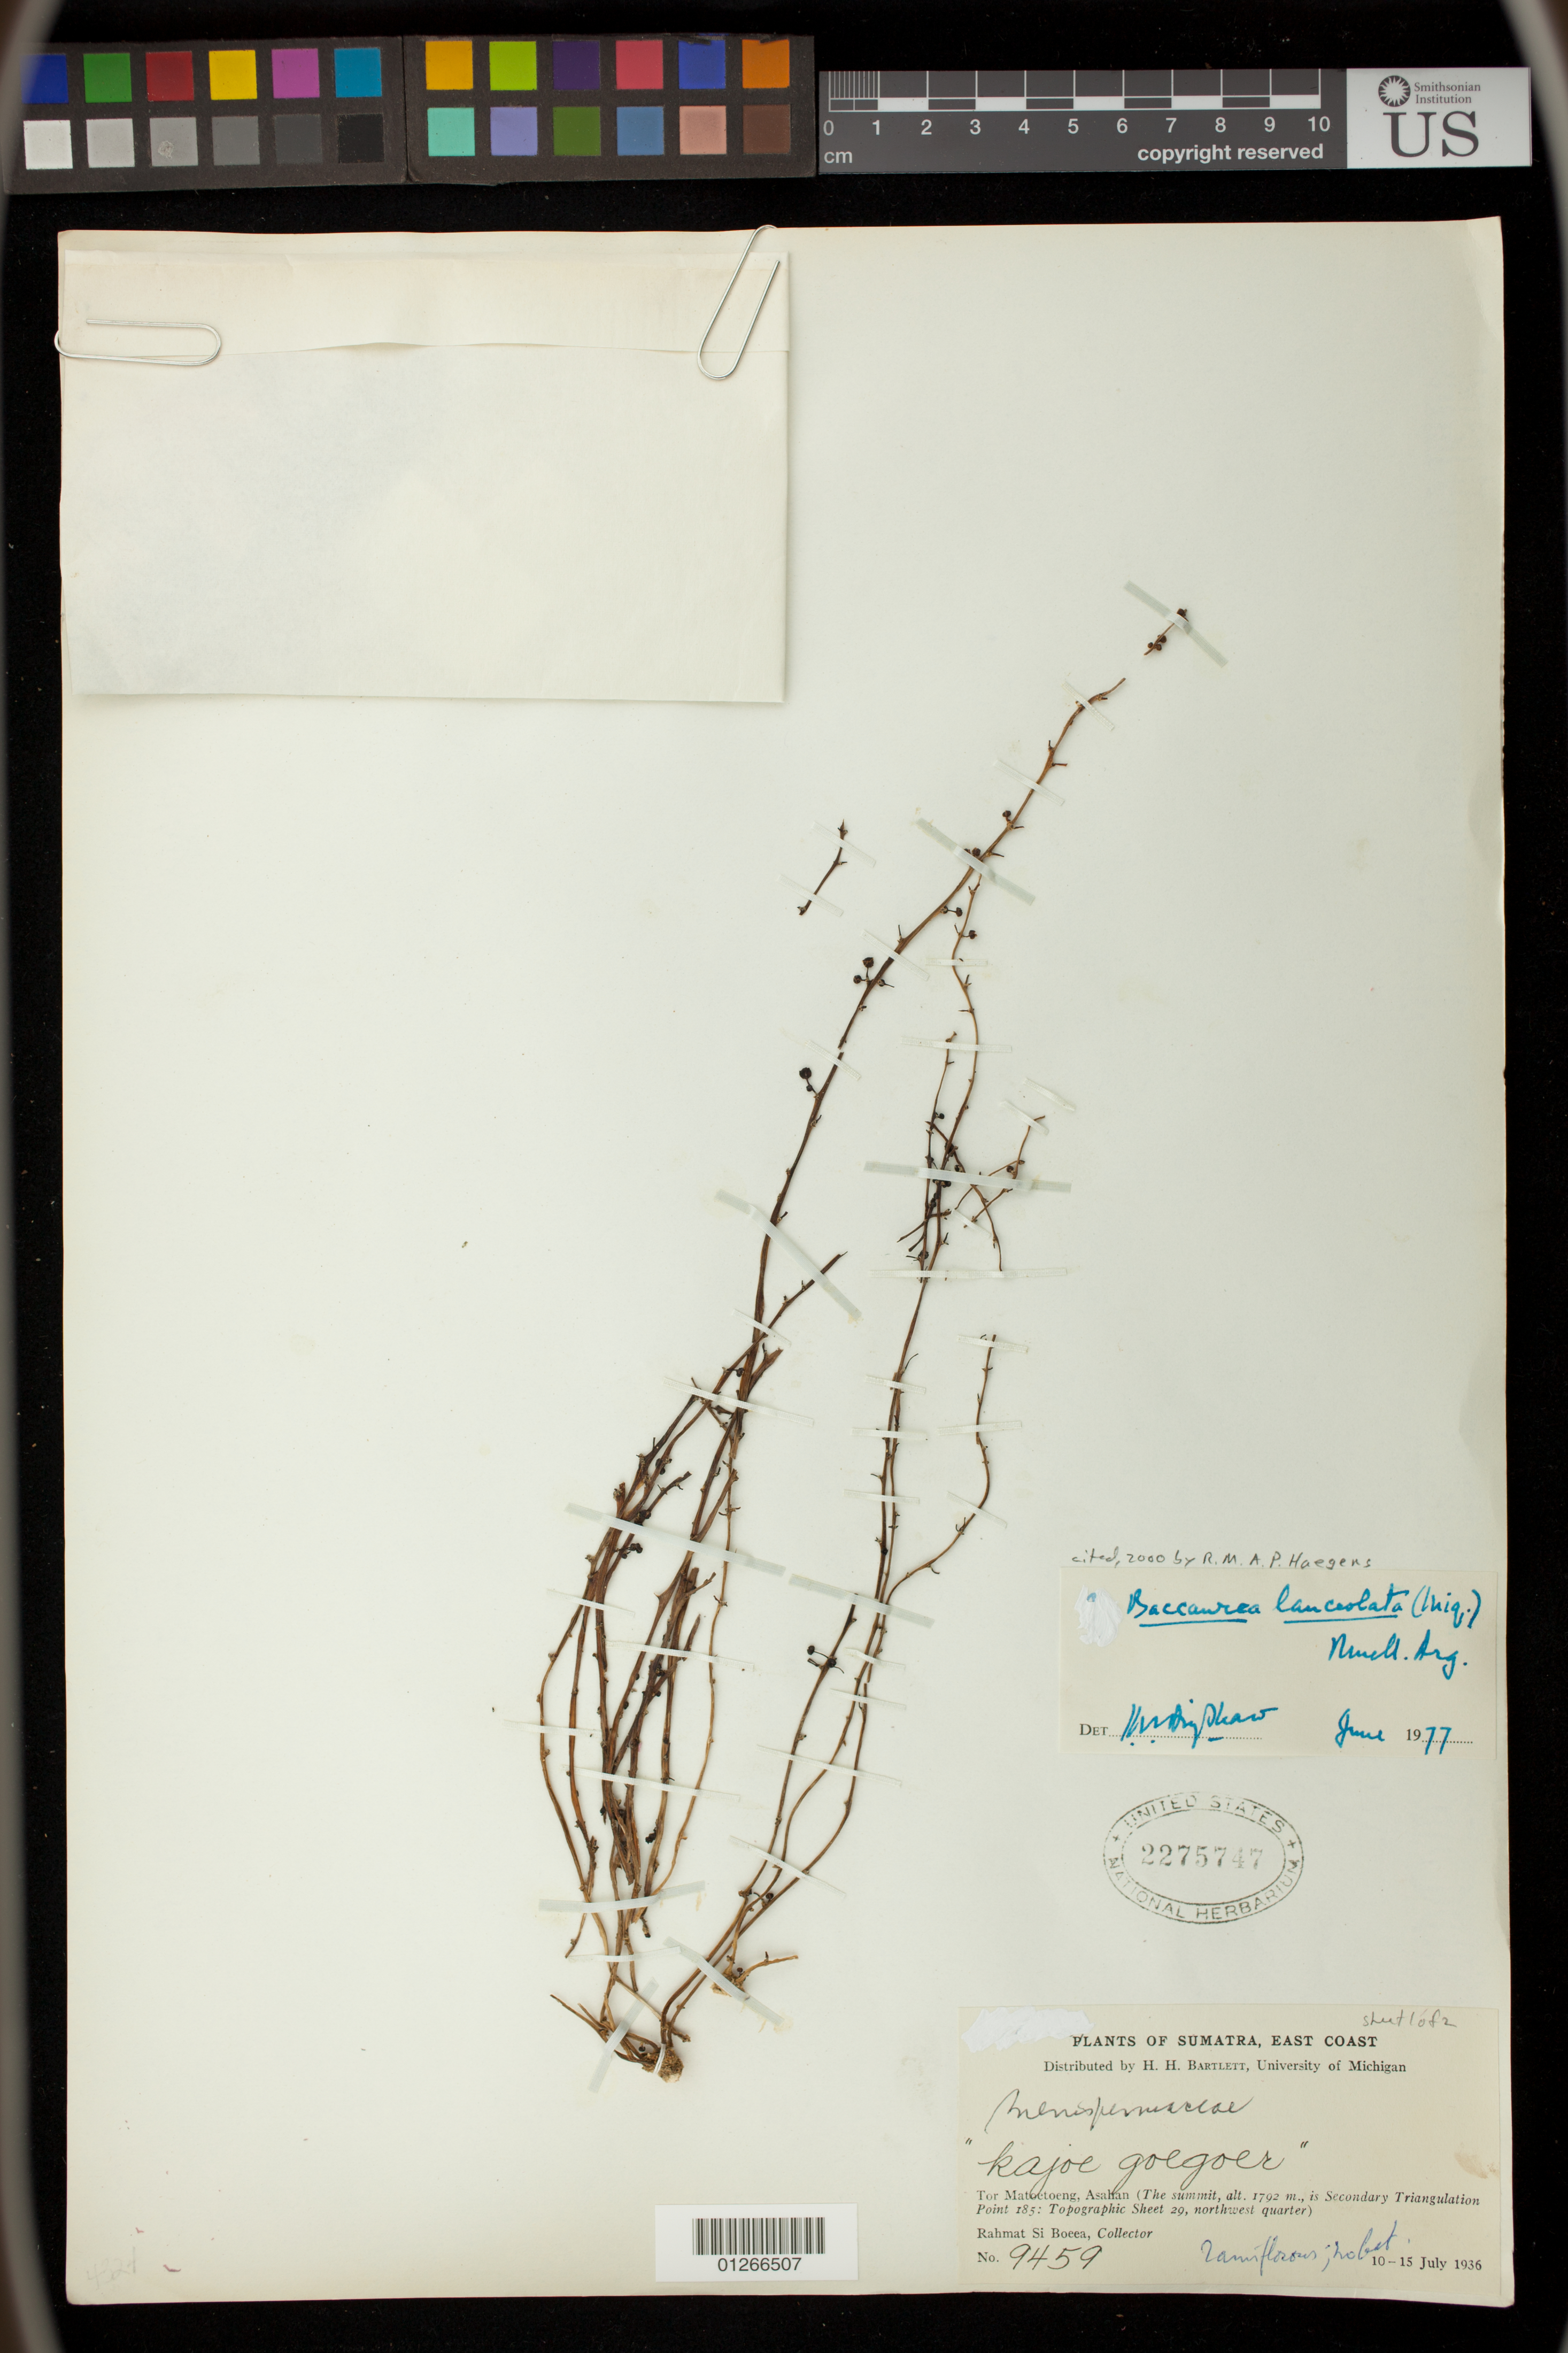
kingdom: Plantae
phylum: Tracheophyta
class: Magnoliopsida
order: Malpighiales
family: Phyllanthaceae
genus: Baccaurea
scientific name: Baccaurea lanceolata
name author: (Miq.) Müll. Arg.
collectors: Rahmat Si Boeea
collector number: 9459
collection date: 1936-07-10/1936-07-15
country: Indonesia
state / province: Sumatra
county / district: Sumatera Utara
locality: Sumatra, East Coast. Tor Matoetoeng, Asahan (The summit is Secondary Triangulation Point 185: Topographic Sheet 29, northwest quarter).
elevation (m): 1792